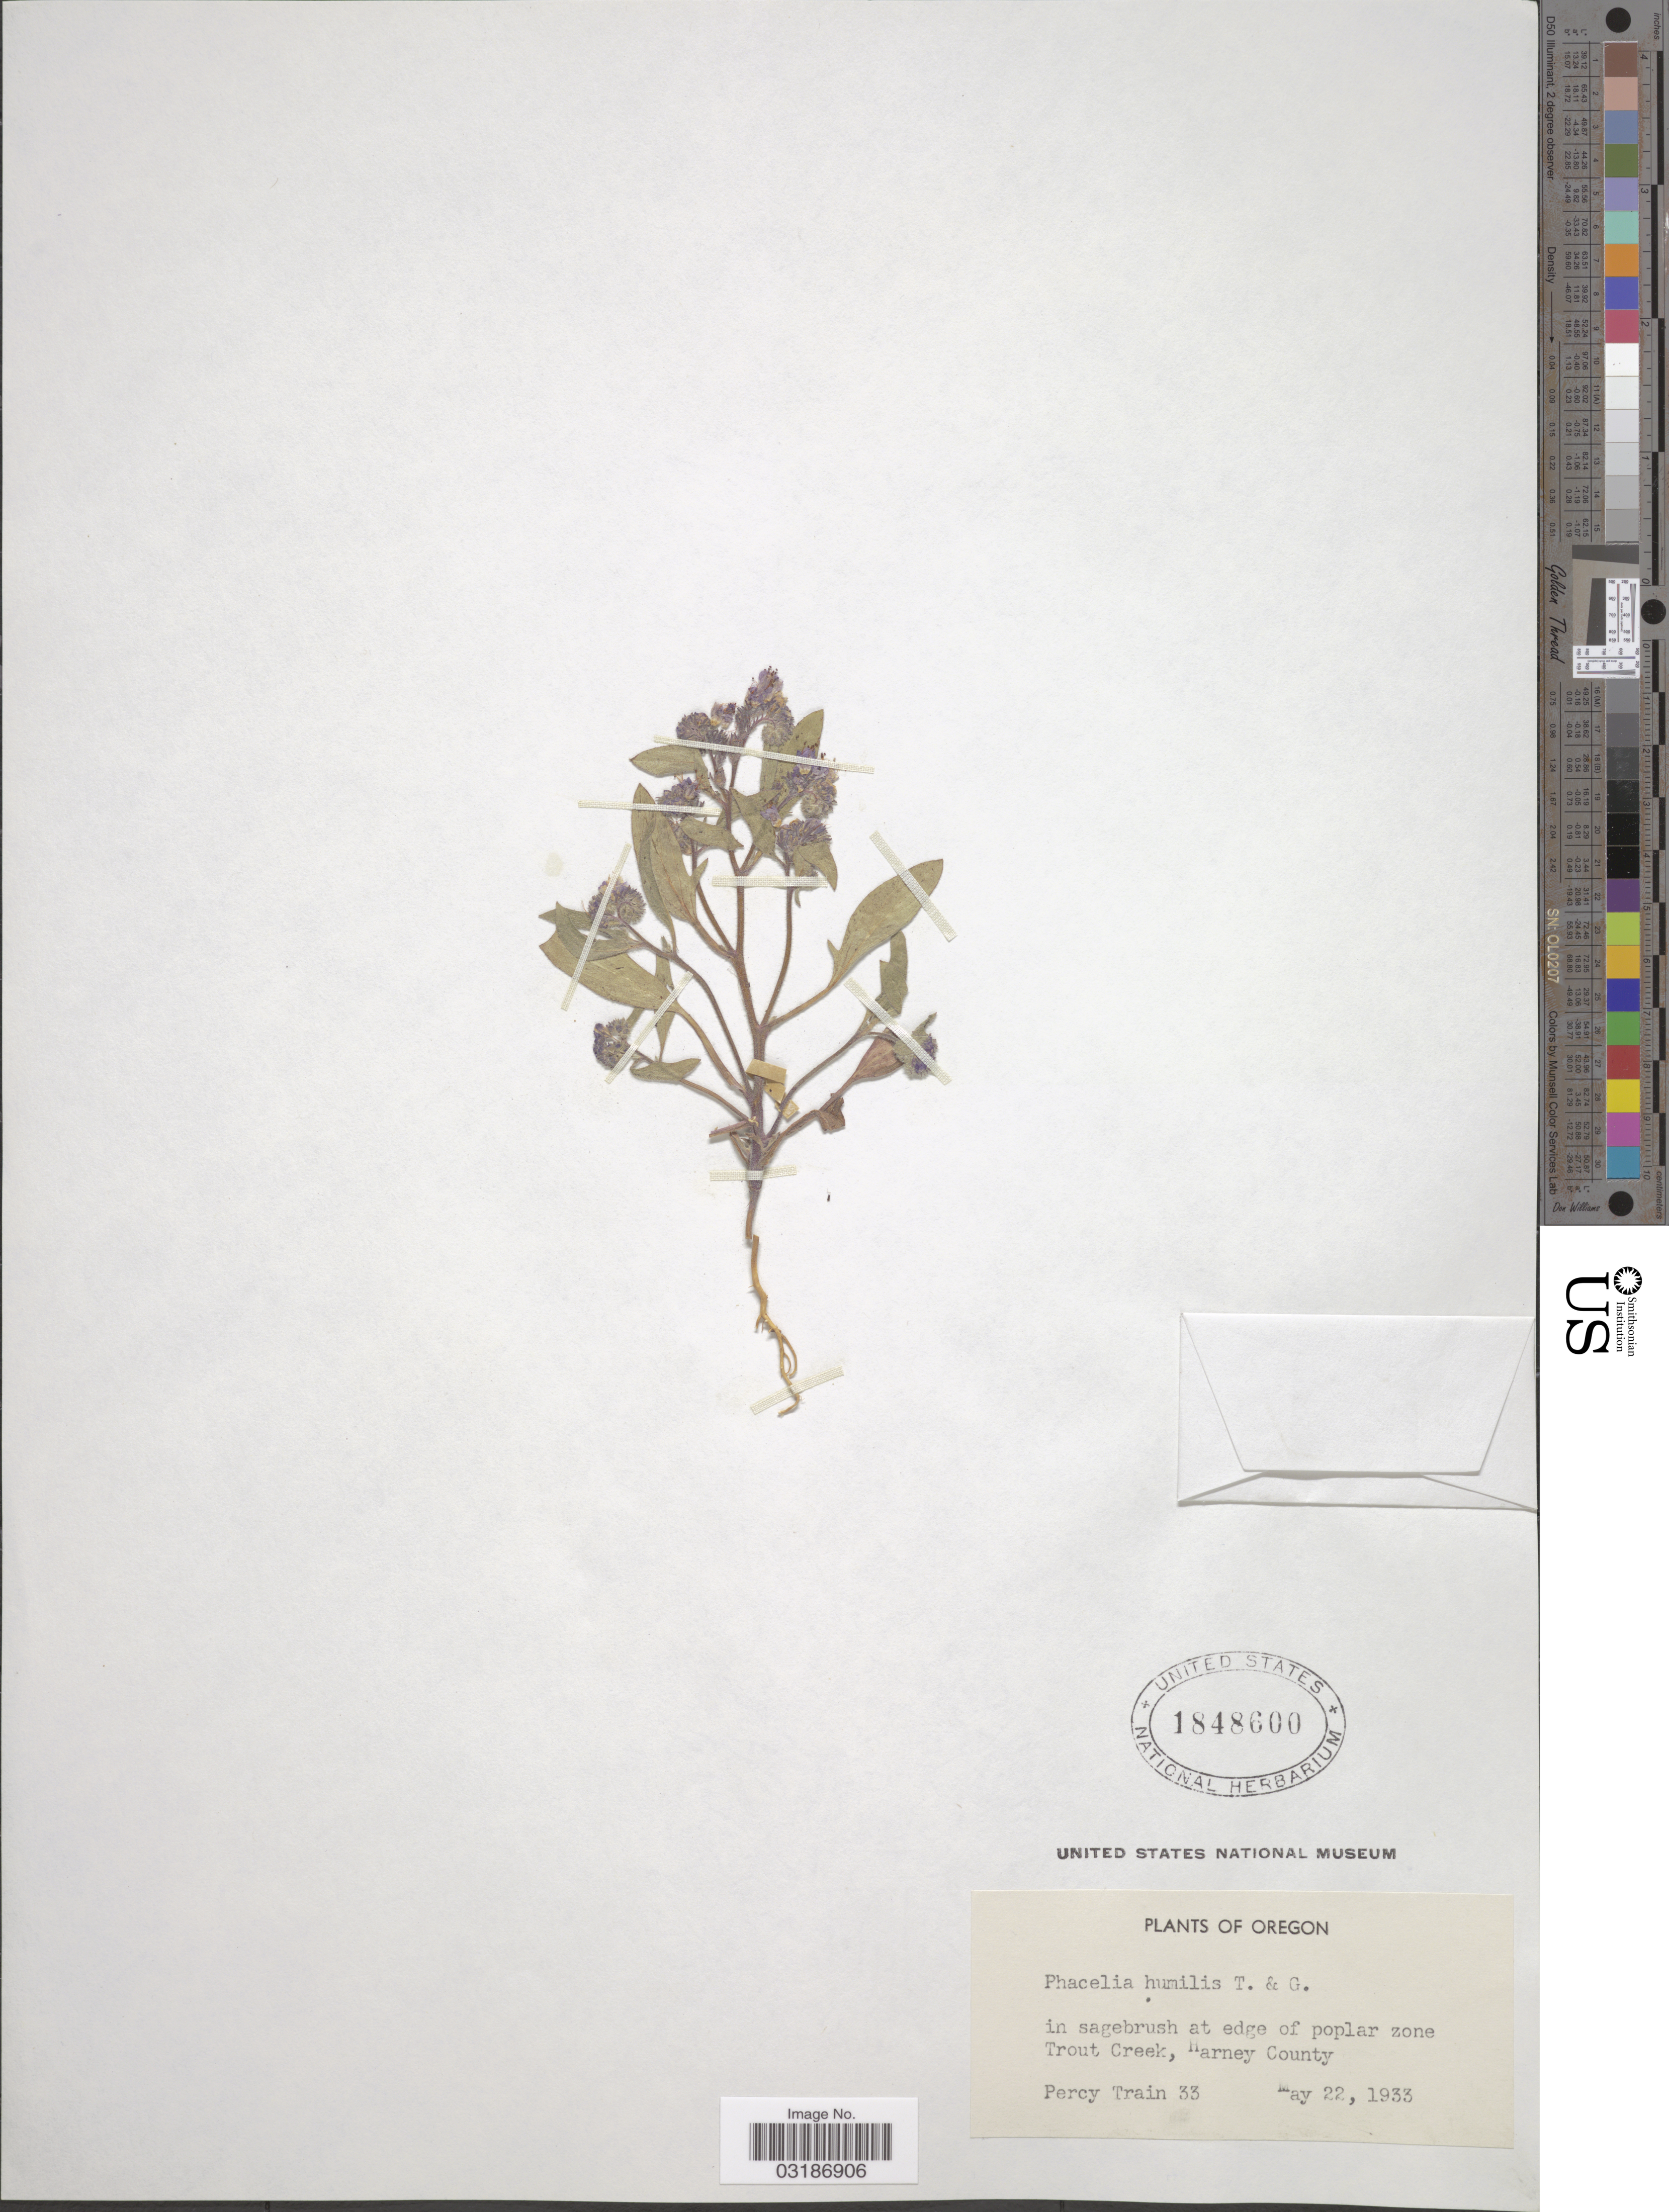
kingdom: Plantae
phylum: Tracheophyta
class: Magnoliopsida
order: Boraginales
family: Hydrophyllaceae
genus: Phacelia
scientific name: Phacelia humilis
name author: Torr. & A. Gray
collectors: P. Train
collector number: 33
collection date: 1933-05-22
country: United States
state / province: Oregon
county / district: Harney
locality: In sagebrush at edge of poplar zone Trout Creek, Harney County.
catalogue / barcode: US 1848600